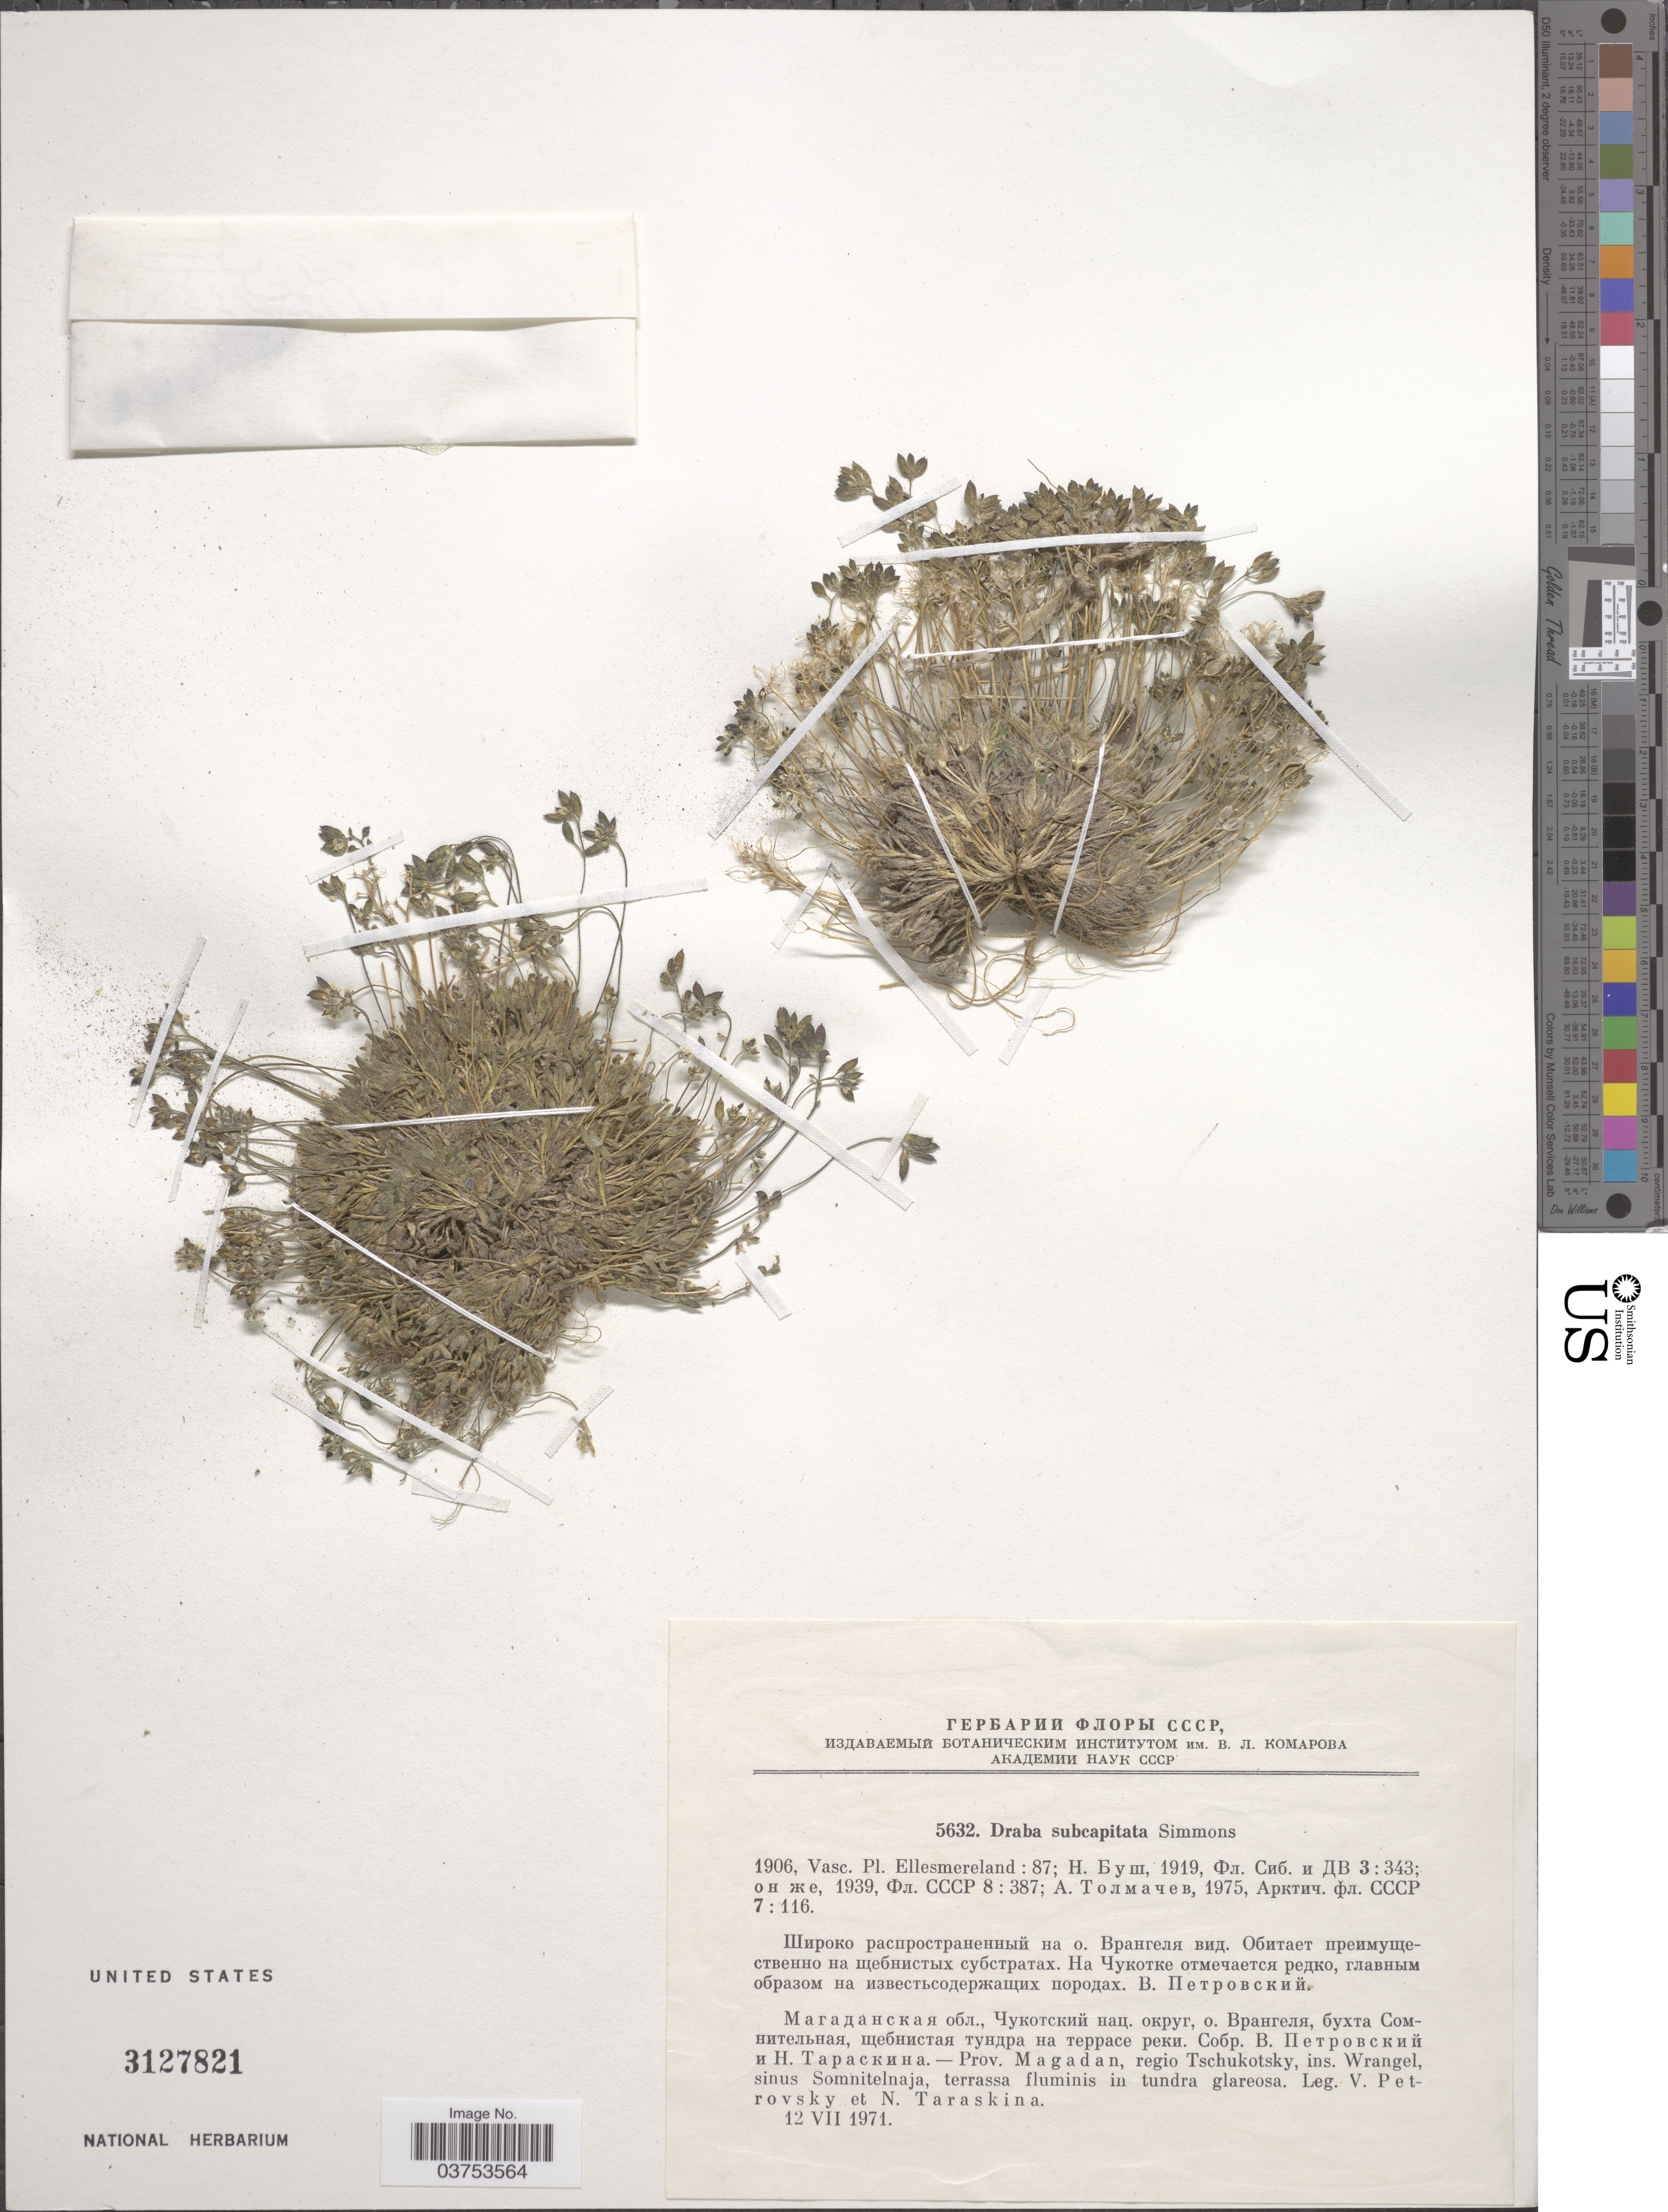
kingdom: Plantae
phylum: Tracheophyta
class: Magnoliopsida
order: Brassicales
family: Brassicaceae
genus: Draba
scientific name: Draba subcapitata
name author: (A. Gray) Simmons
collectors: V. Petrovsky & N. Taraskina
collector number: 5632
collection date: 1971-07-12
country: Russian Federation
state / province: Chukotka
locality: Regio Tschukotsky, ins. Wrangel, sinus Somnitelnaja, terrassa fluminis in tundra glareosa.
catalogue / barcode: US 3127821